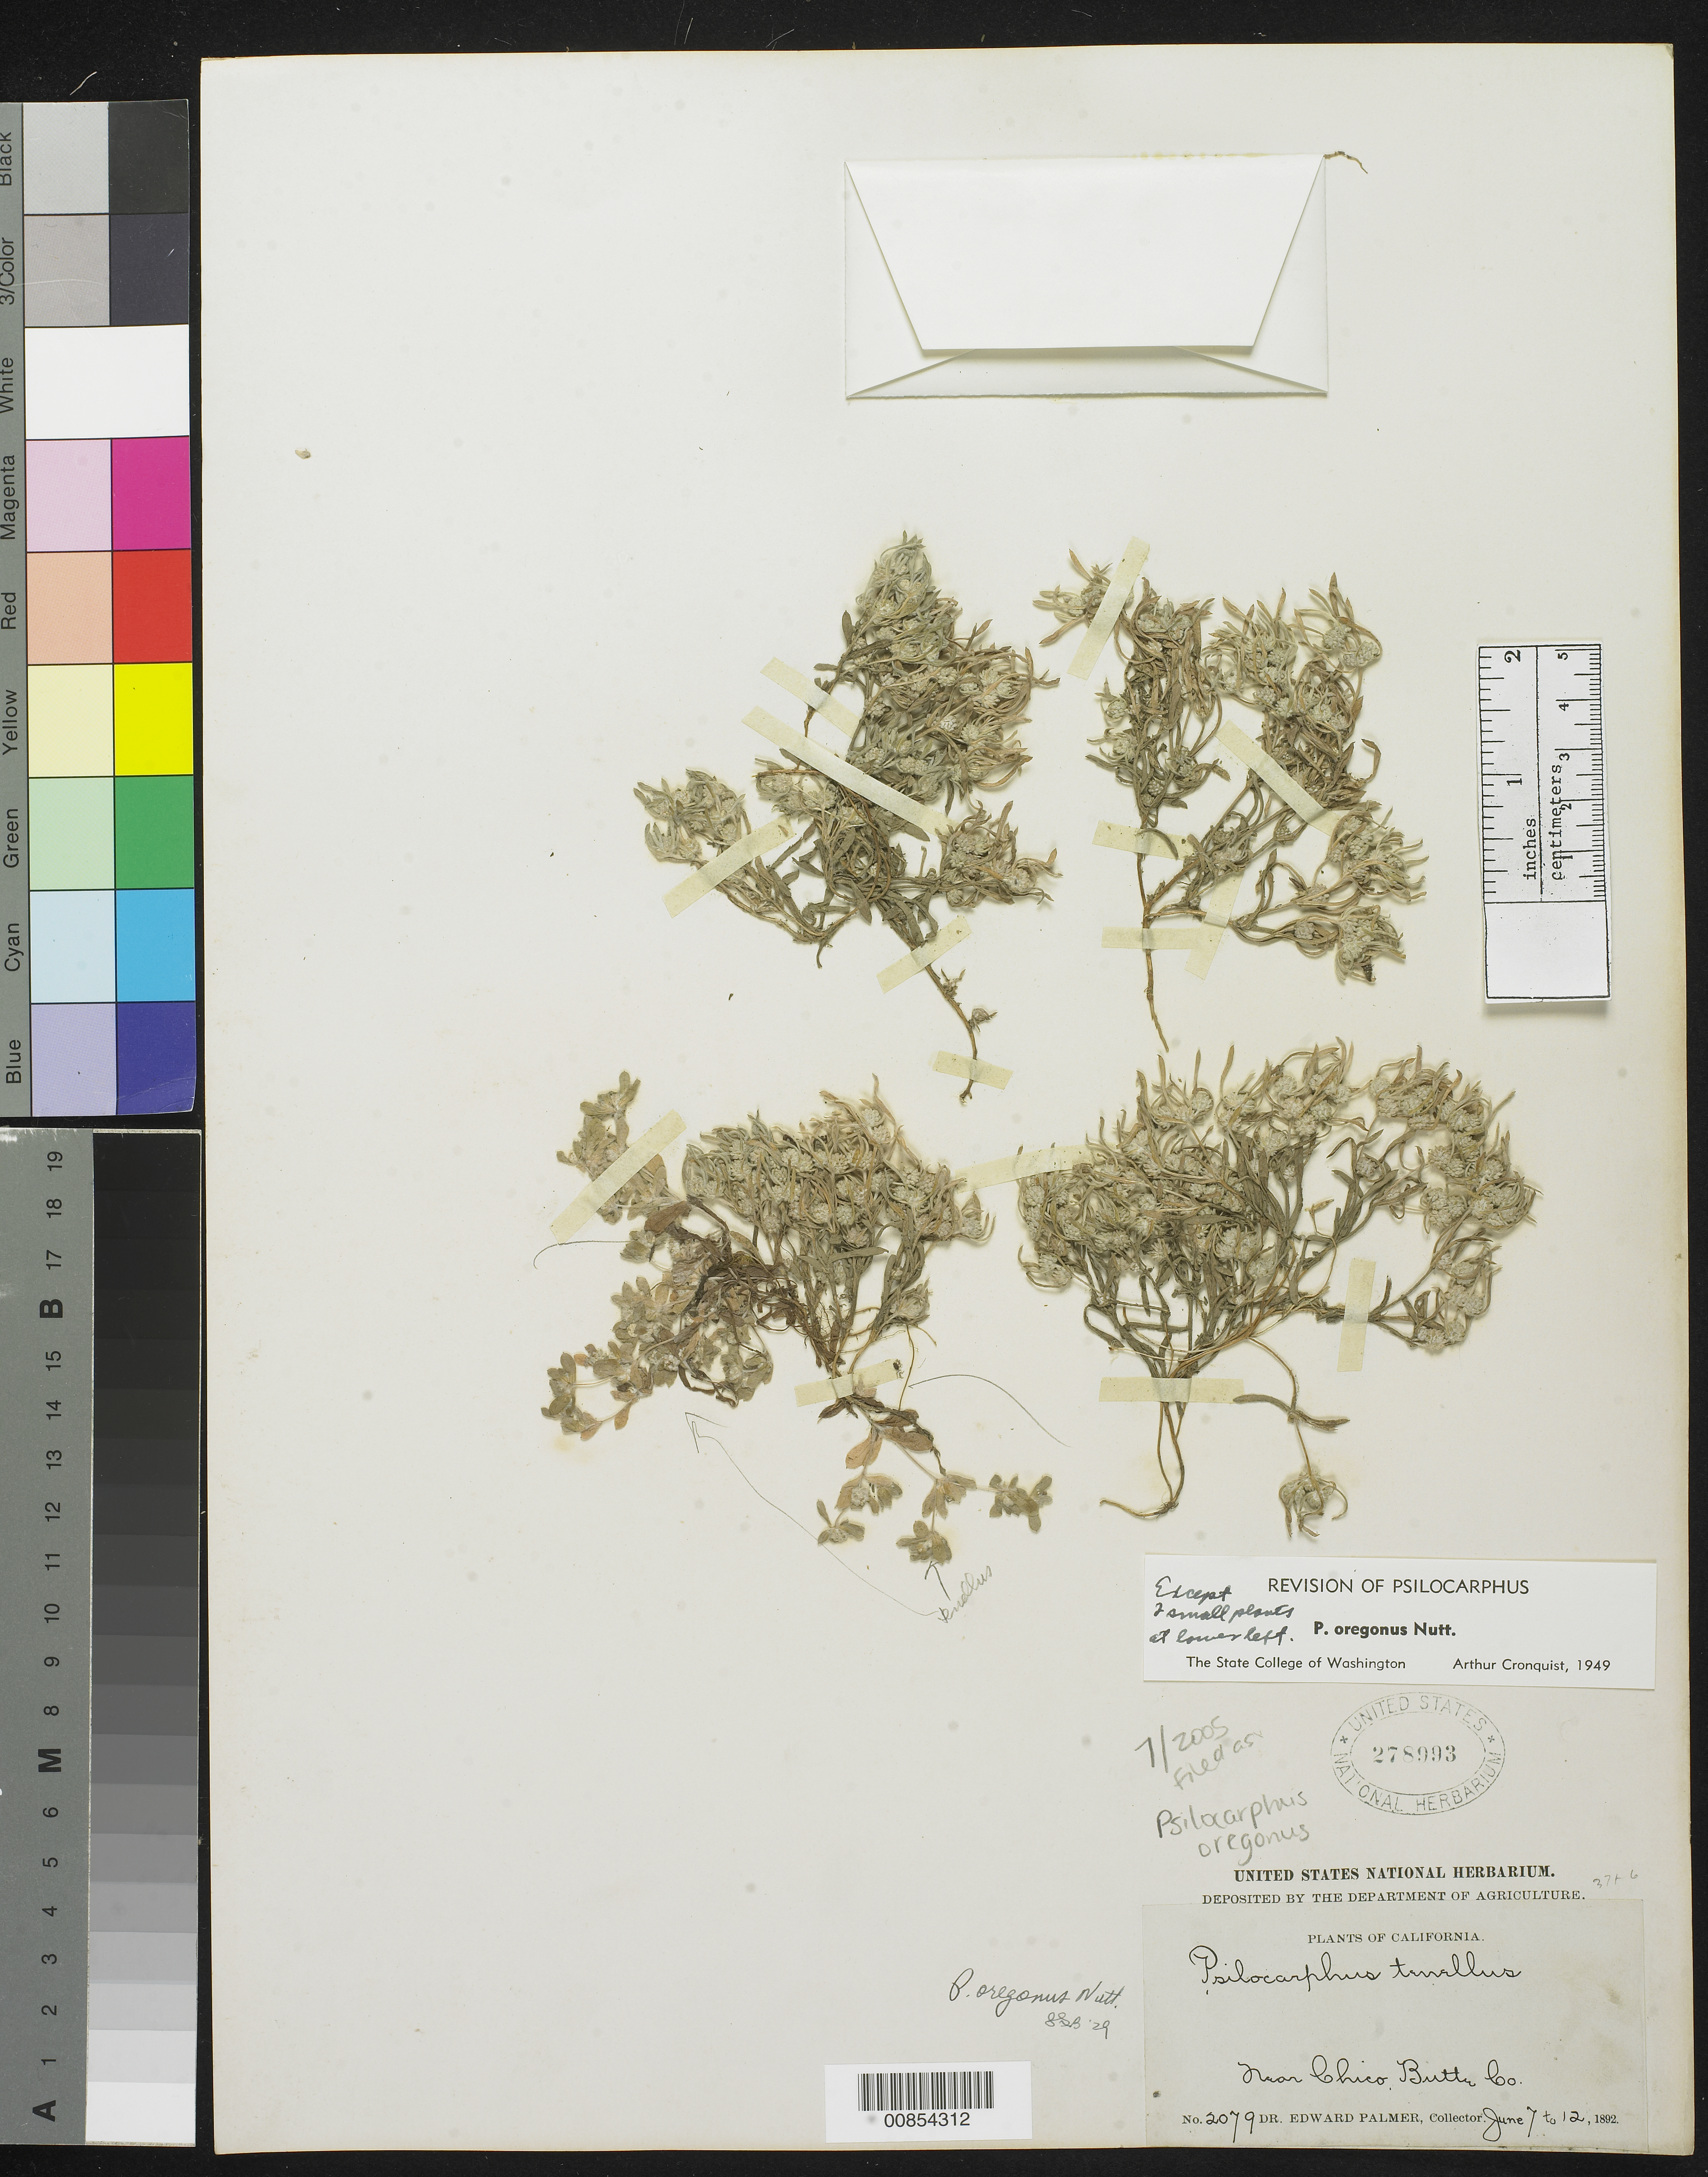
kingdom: Plantae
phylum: Tracheophyta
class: Magnoliopsida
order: Asterales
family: Asteraceae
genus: Psilocarphus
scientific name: Psilocarphus oregonus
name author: Nutt.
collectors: E. Palmer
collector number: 2079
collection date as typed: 07 Jun 1892 to 12 Jun 1892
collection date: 1892-06-07/1892-06-12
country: United States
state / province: California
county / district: Butte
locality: Near Chico, Butte County, California.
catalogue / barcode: US 278993